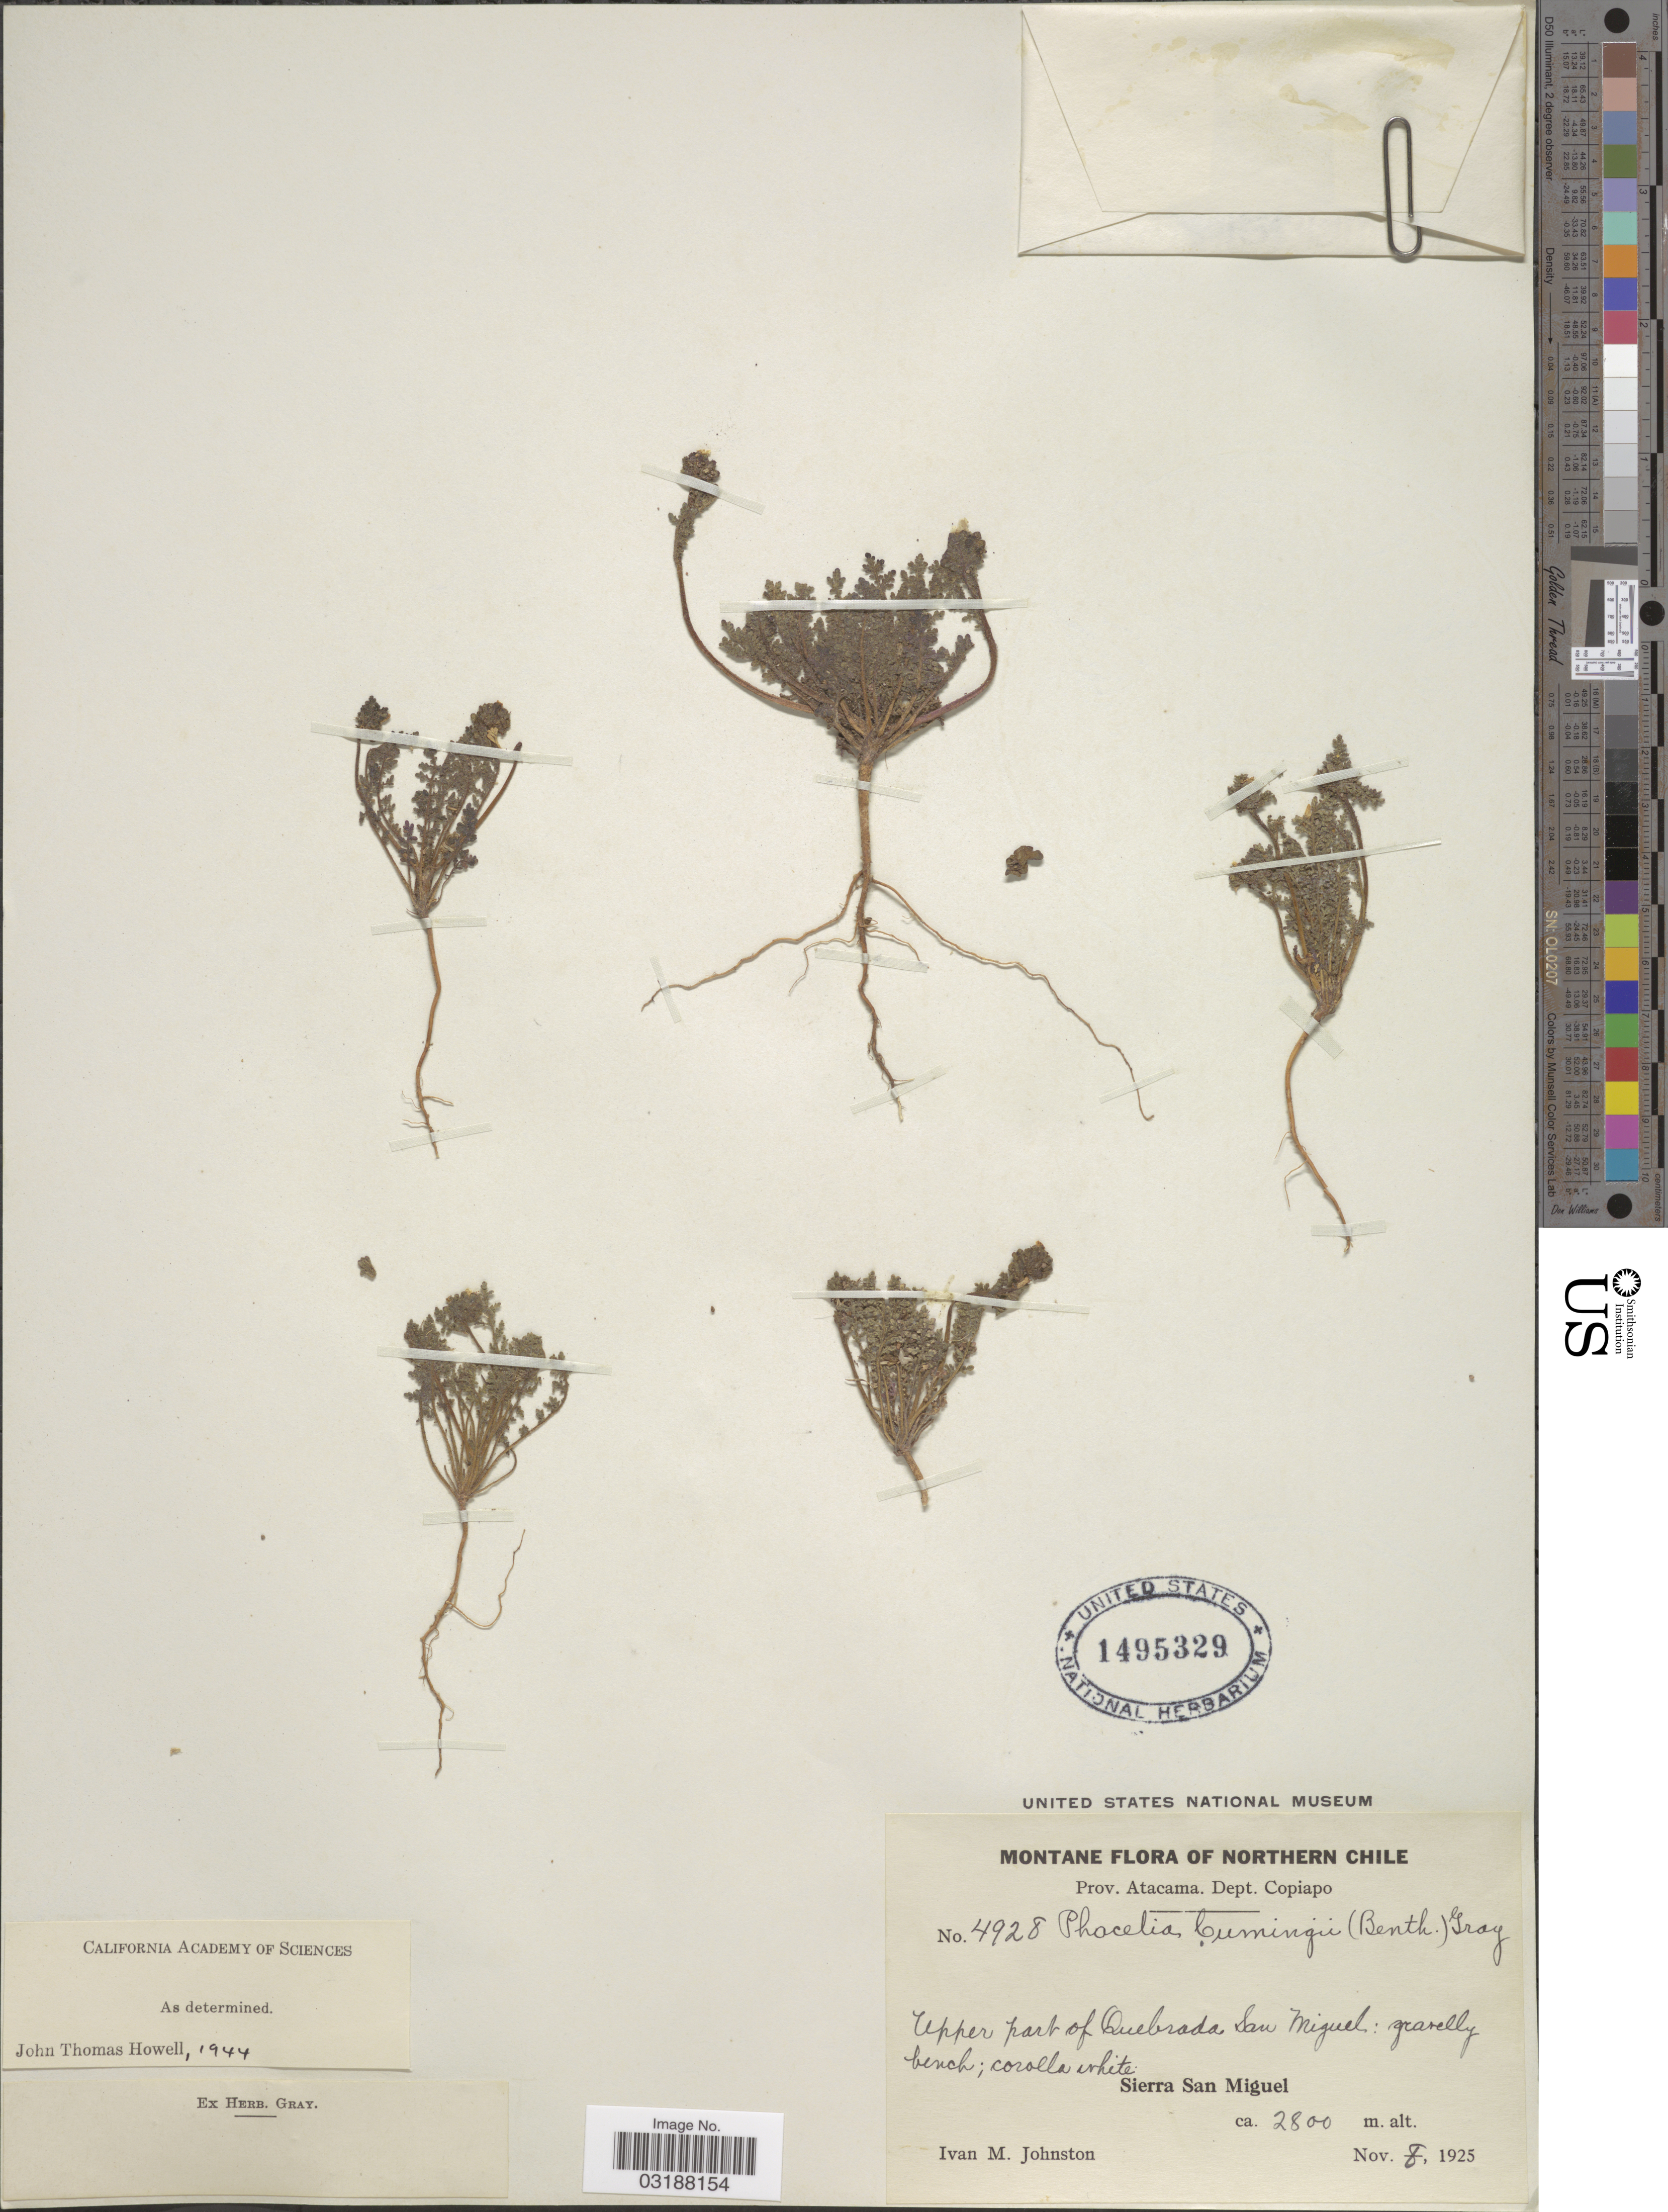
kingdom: Plantae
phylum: Tracheophyta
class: Magnoliopsida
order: Boraginales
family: Hydrophyllaceae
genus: Phacelia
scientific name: Phacelia cumingii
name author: (Benth.) A. Gray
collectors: I.M. Johnston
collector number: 4928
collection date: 1925-11-08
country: Chile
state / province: Atacama (III)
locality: Montane, Northern Chile, Prov. Atacama, Dept. Copiapo, Upper part of Quebrada San Miguel, Sierra San Miguel.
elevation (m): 2800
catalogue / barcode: US 1495329